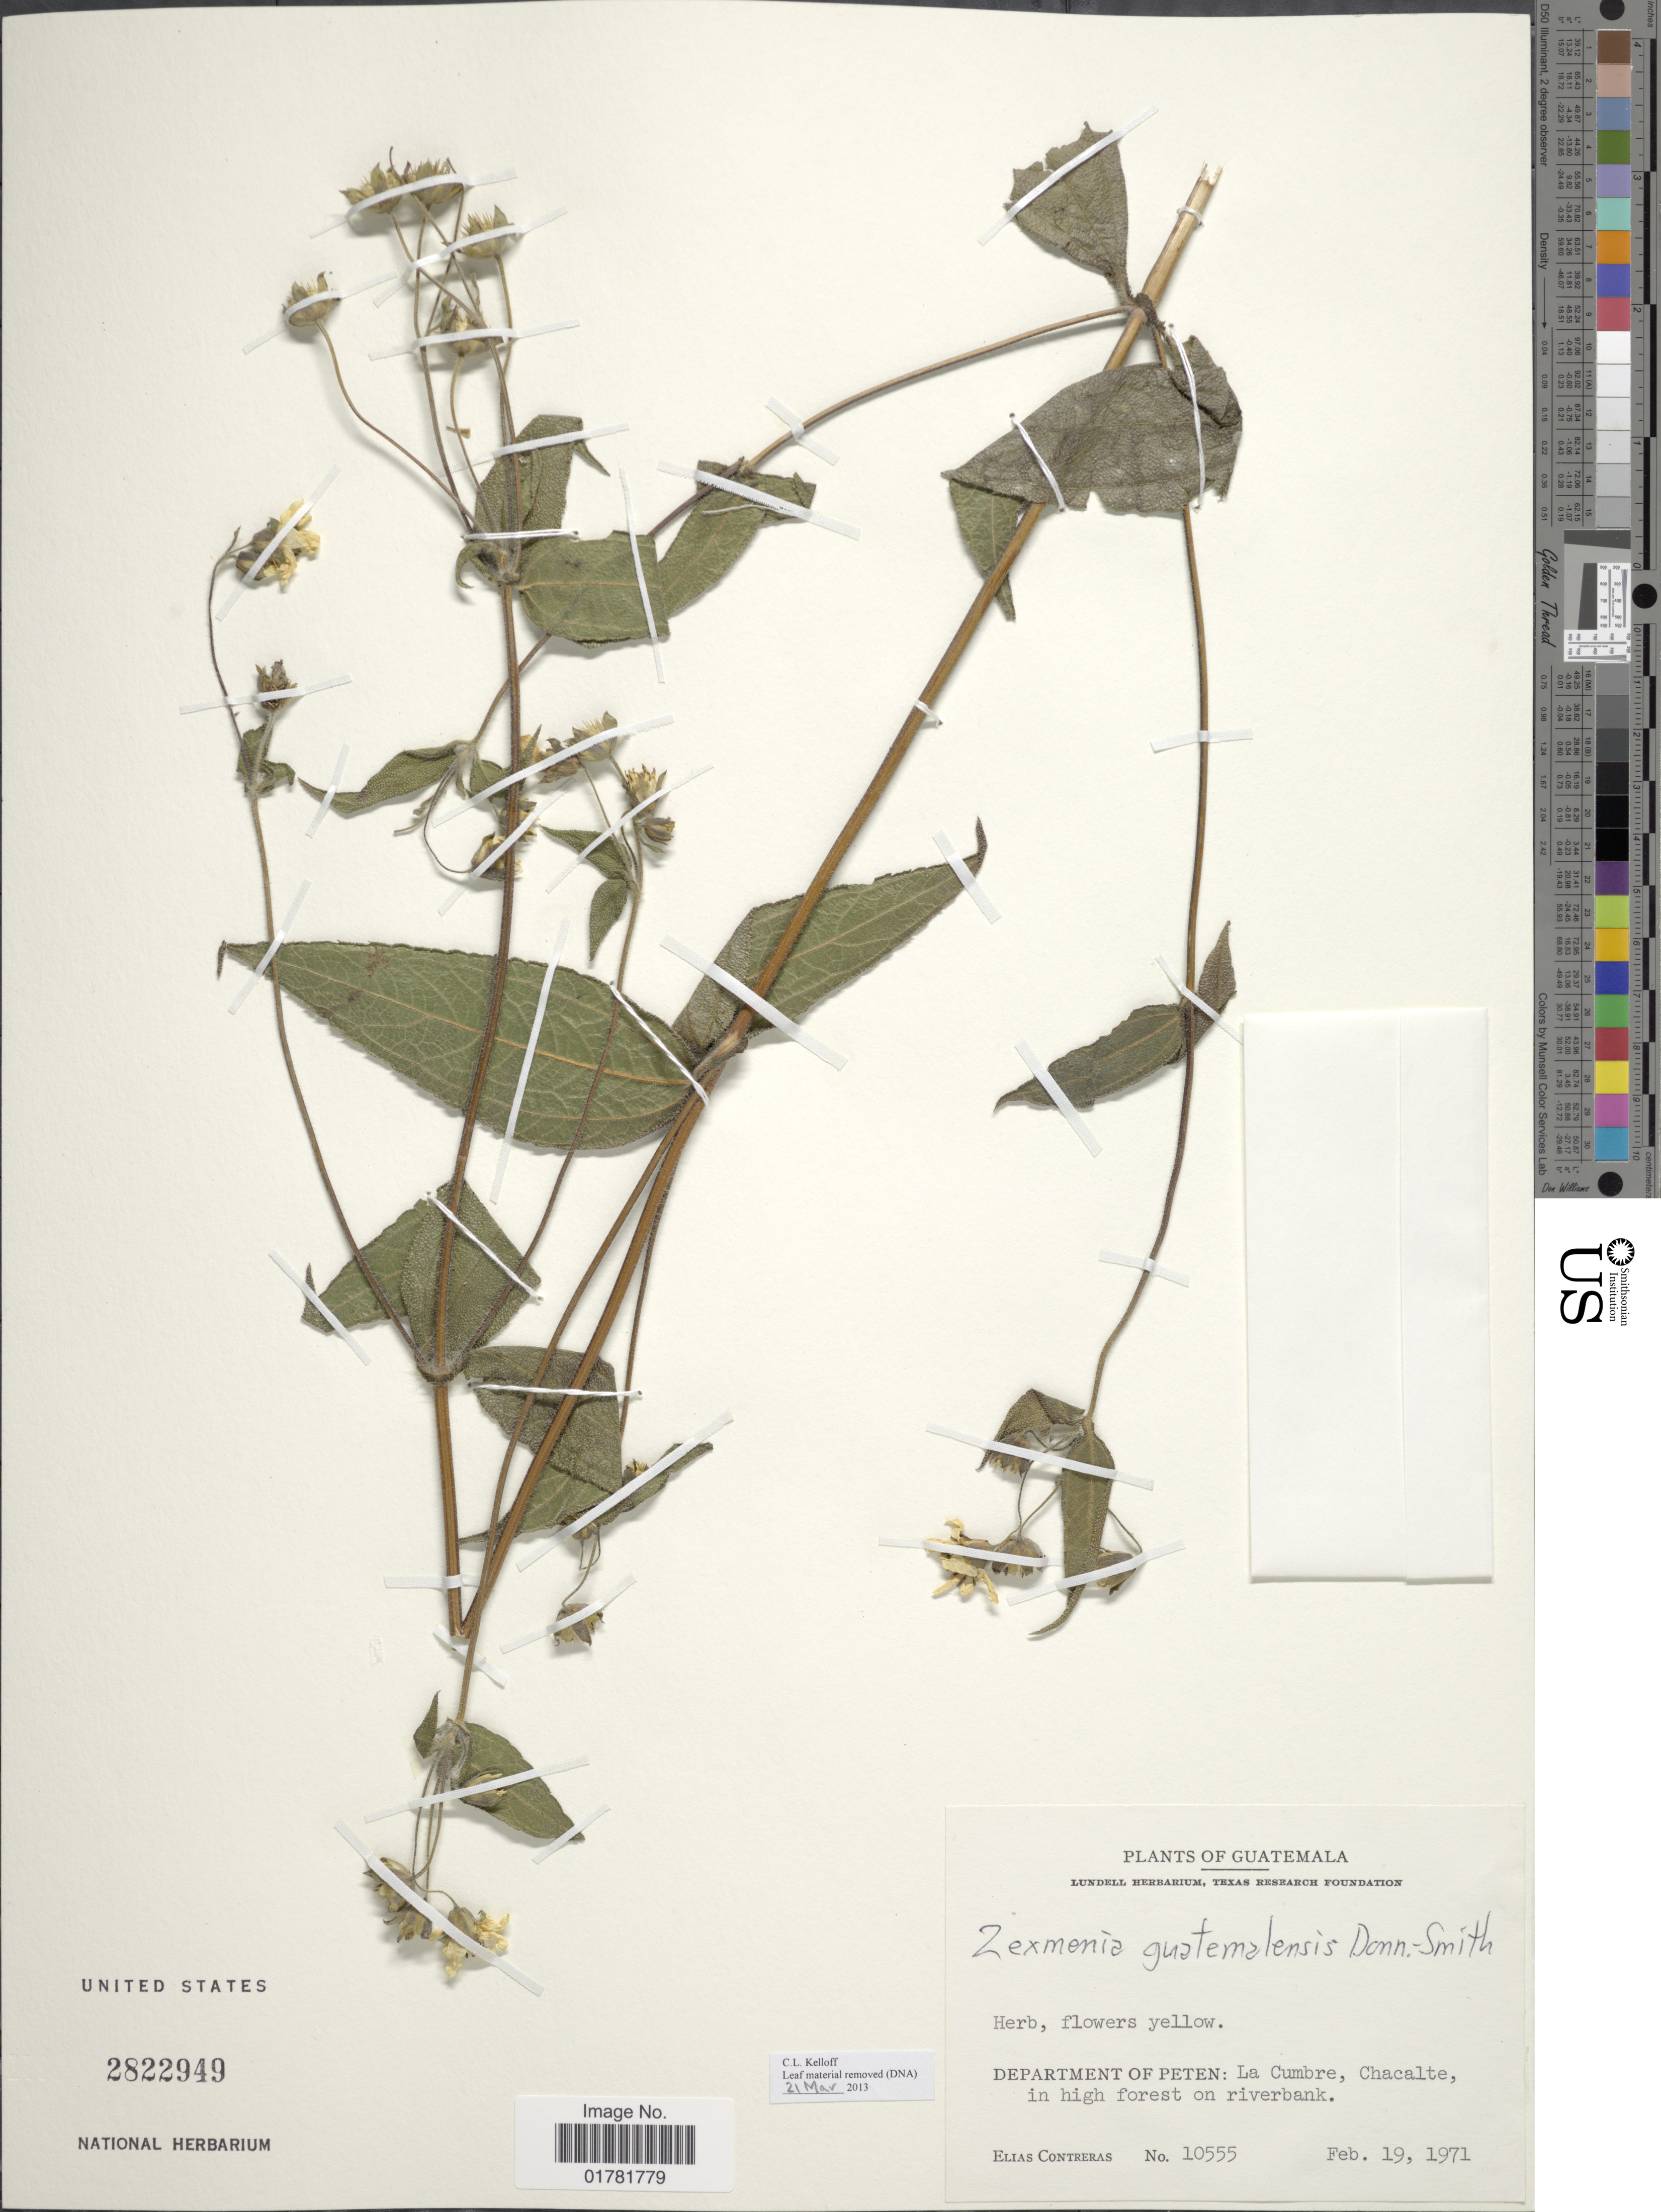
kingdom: Plantae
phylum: Tracheophyta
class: Magnoliopsida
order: Asterales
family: Asteraceae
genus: Lundellianthus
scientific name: Lundellianthus guatemalensis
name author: (Donn. Sm.) Strother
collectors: E. Contreras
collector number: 10555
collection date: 1971-02-19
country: Guatemala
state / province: El Petén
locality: Department of Peten: La Cumbre, Chacalte, in high forest on riverbank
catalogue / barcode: US 2822949